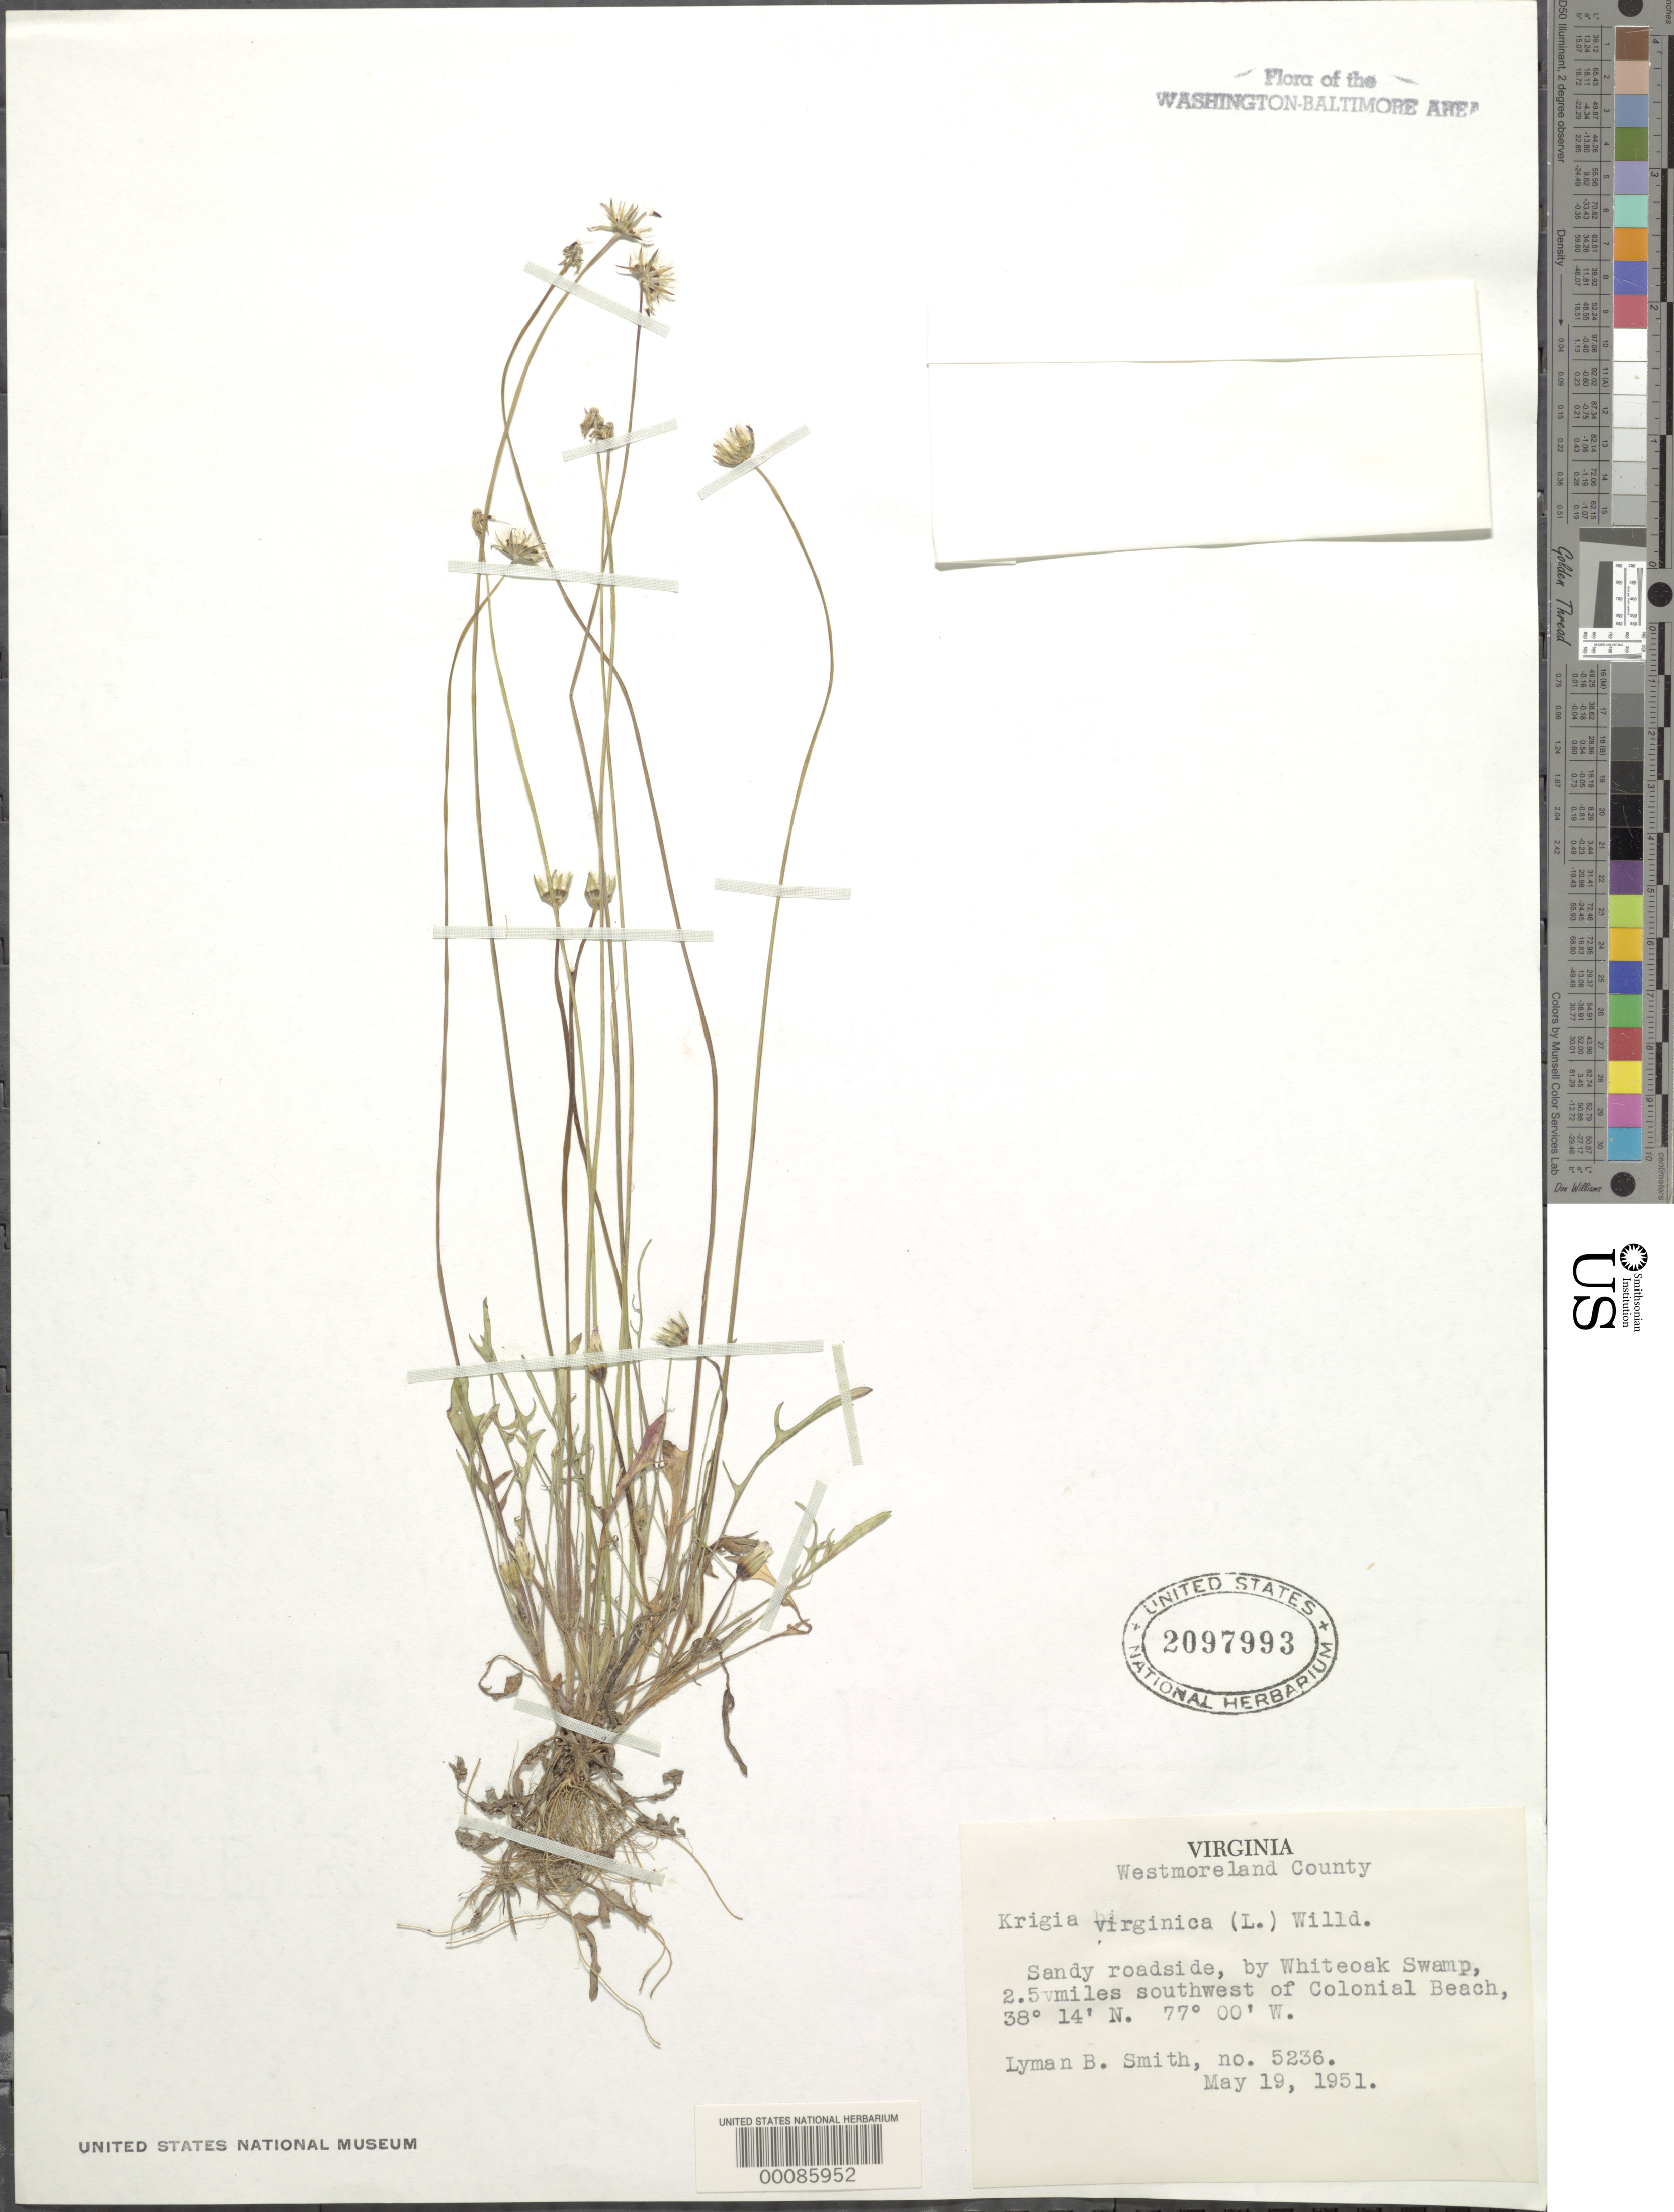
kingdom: Plantae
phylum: Tracheophyta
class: Magnoliopsida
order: Asterales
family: Asteraceae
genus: Krigia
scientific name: Krigia virginica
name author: (L.) Willd.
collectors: L. Smith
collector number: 5236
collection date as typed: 19 May 1951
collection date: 1951-05-19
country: United States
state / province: Virginia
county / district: Westmoreland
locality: Whiteoak Swamp SW of Colonial Beach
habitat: Sandy roadside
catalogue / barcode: US 2097993